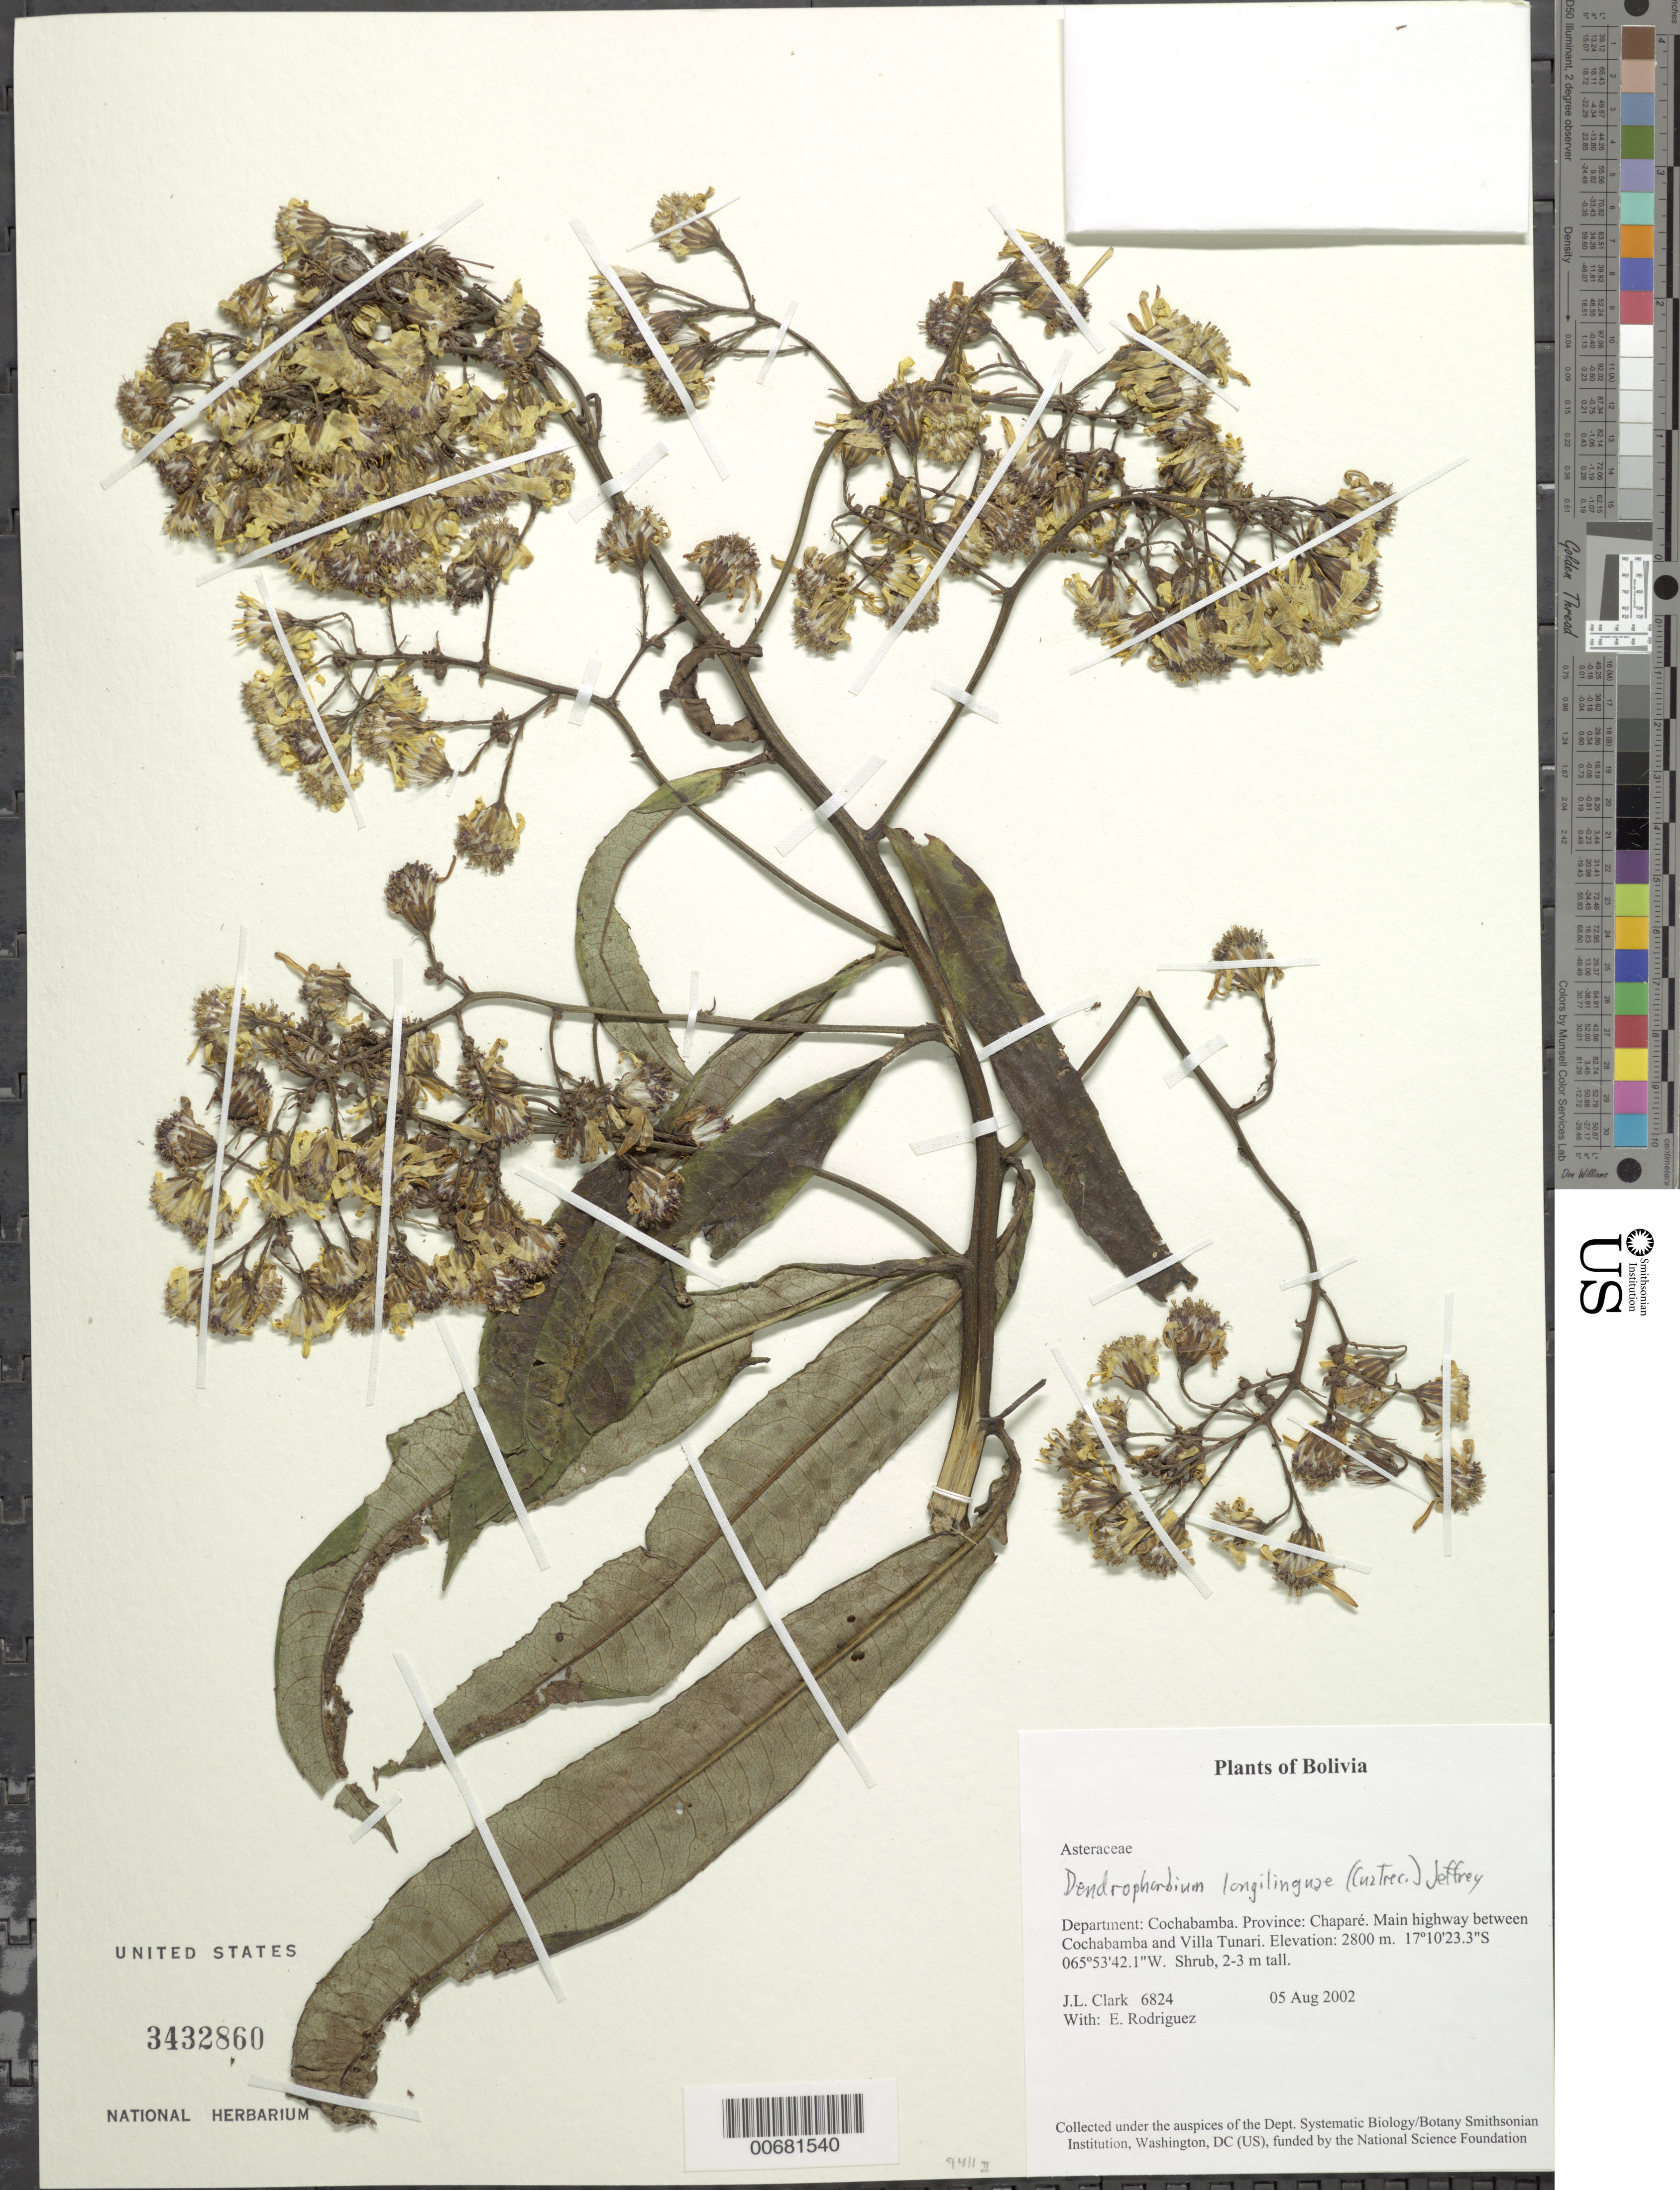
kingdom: Plantae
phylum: Tracheophyta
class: Magnoliopsida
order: Asterales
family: Asteraceae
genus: Dendrophorbium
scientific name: Dendrophorbium longilinguae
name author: (Cuatrec.) C. Jeffrey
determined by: Funk, Vicki A., (BOT), Smithsonian Institution - National Museum of Natural History (UNITED STATES)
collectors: J. L. Clark & E. Rodriguez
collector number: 06824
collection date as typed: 05 Aug 2002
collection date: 2002-08-05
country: Bolivia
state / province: Cochabamba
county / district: Chaparé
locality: Main highway between Cochabamba and Villa Tunari.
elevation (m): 2800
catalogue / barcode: US 3432860